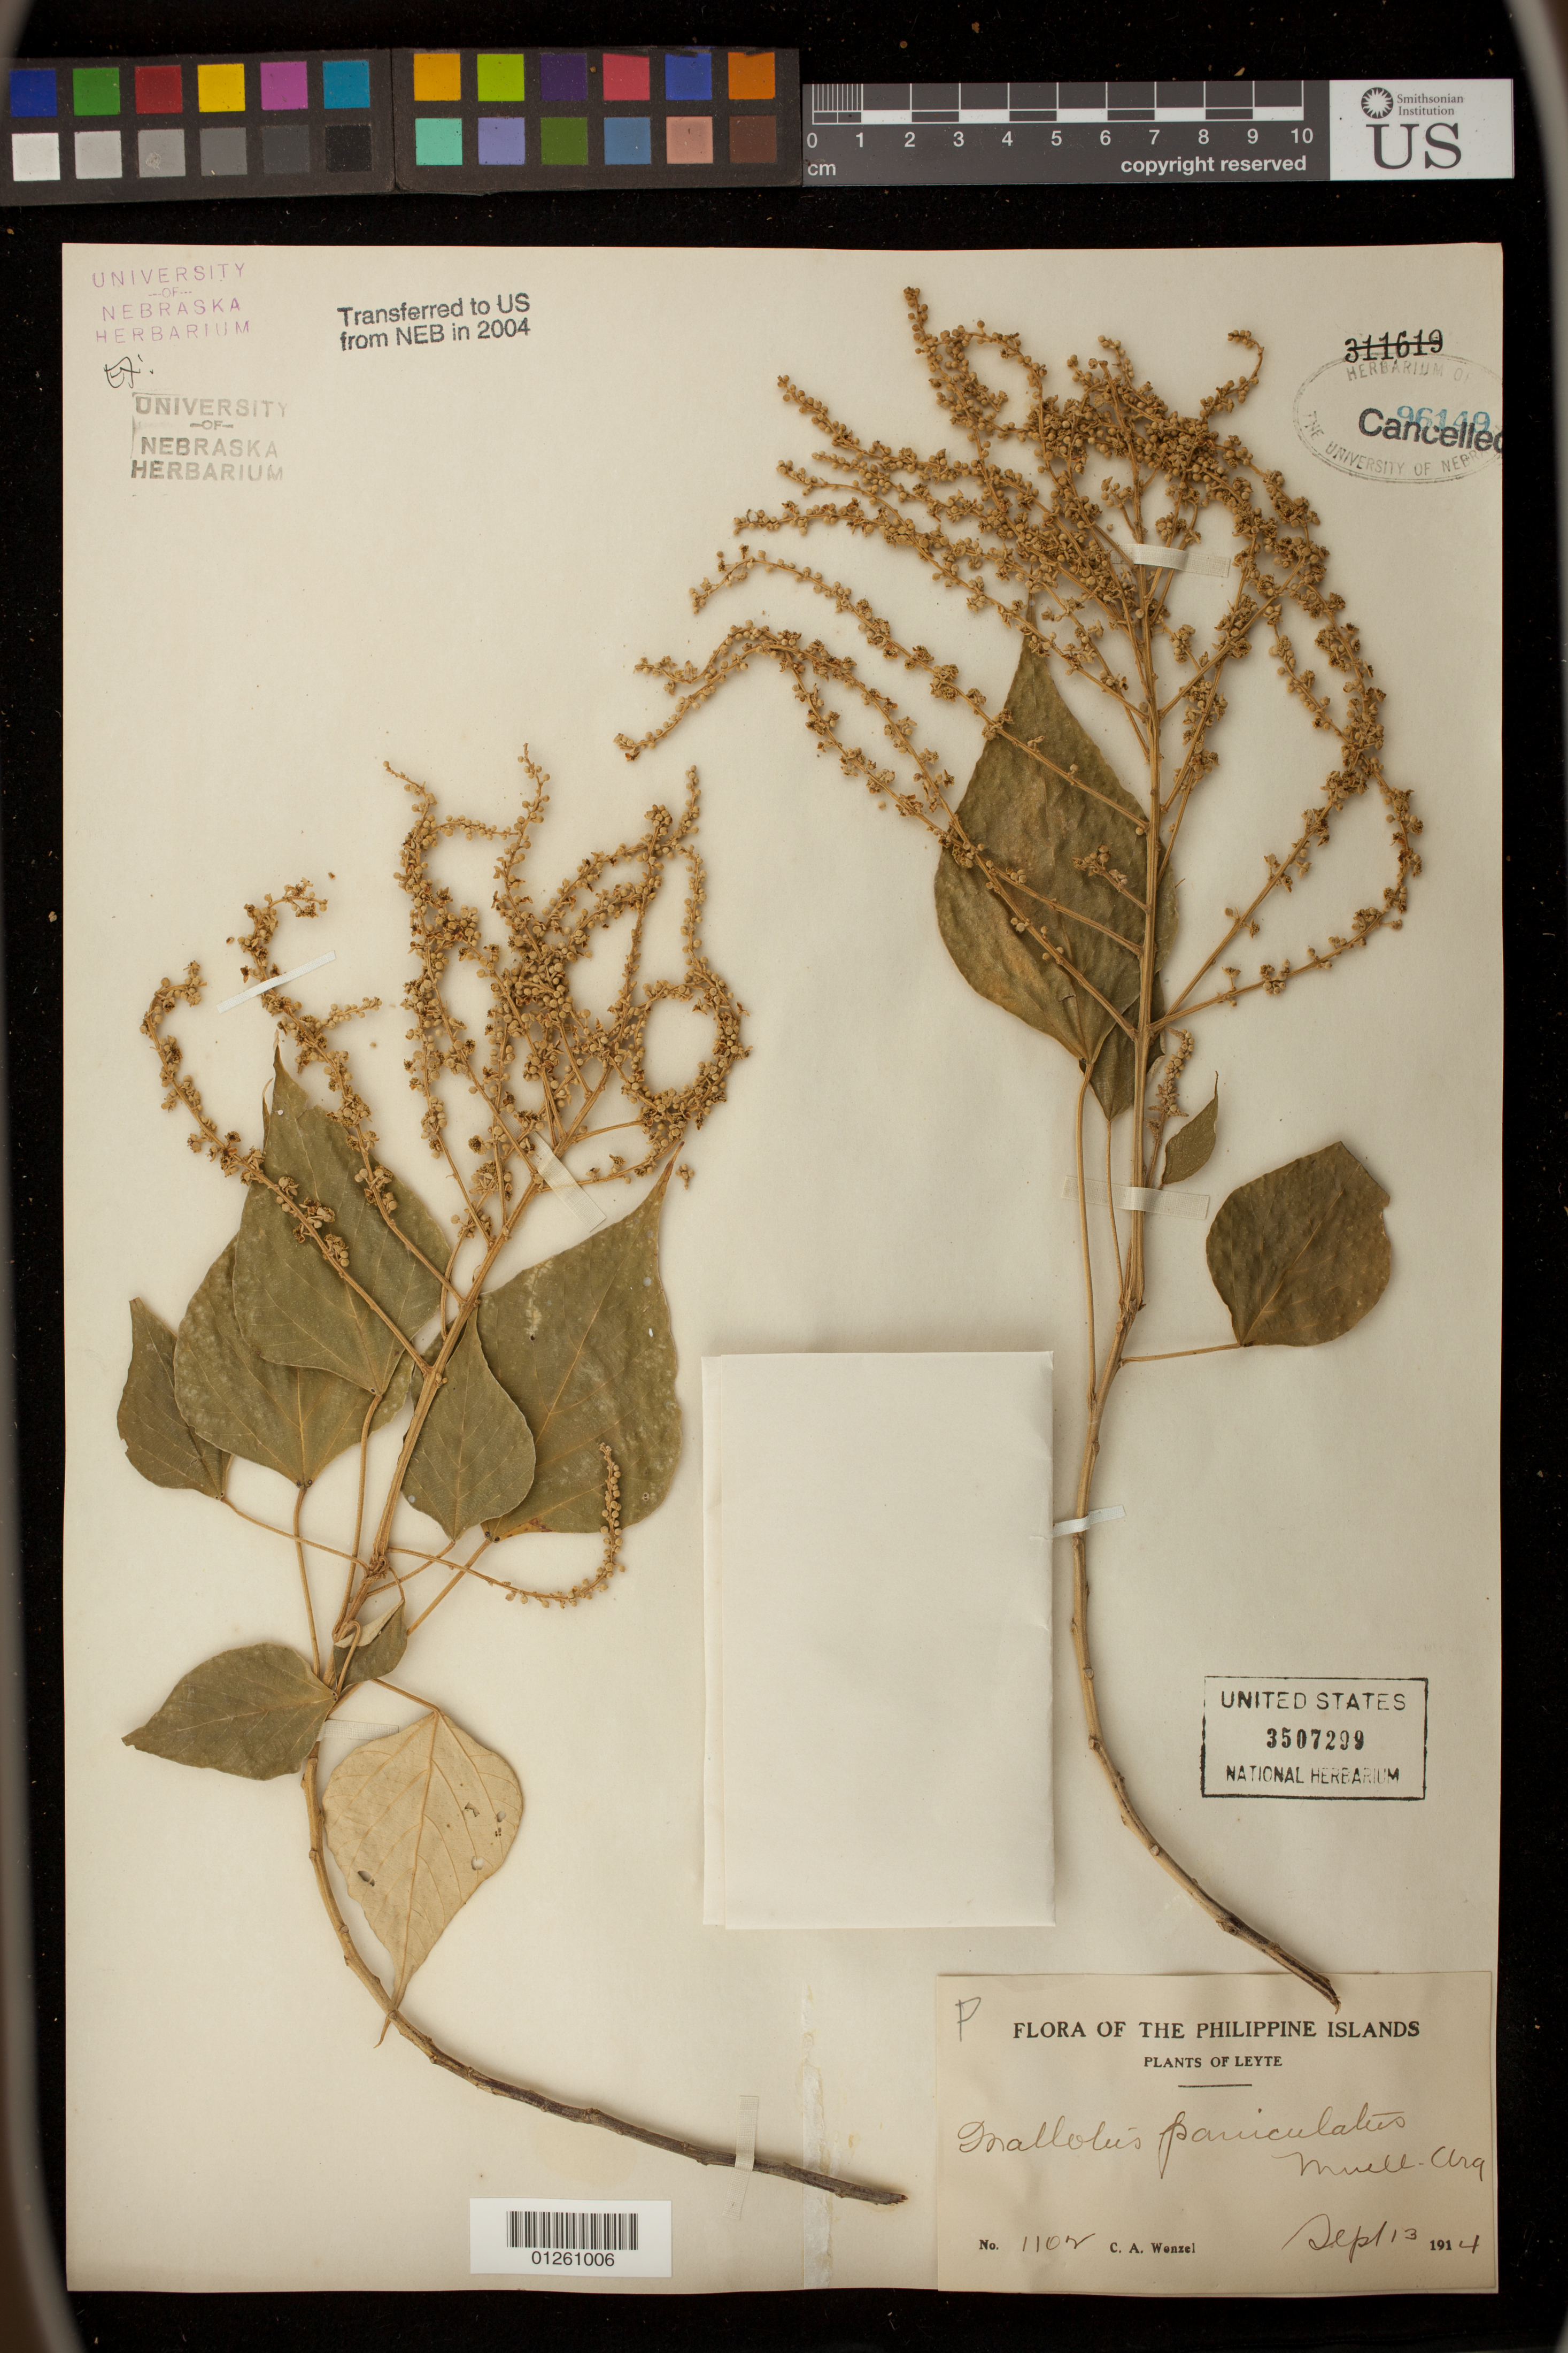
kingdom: Plantae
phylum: Tracheophyta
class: Magnoliopsida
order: Malpighiales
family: Euphorbiaceae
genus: Mallotus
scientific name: Mallotus paniculatus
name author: (Lam.) Müll. Arg.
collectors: C. Wenzel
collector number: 1102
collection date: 1914-09-13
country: Philippines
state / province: Eastern Visayas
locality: Leyete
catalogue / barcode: US 3507299